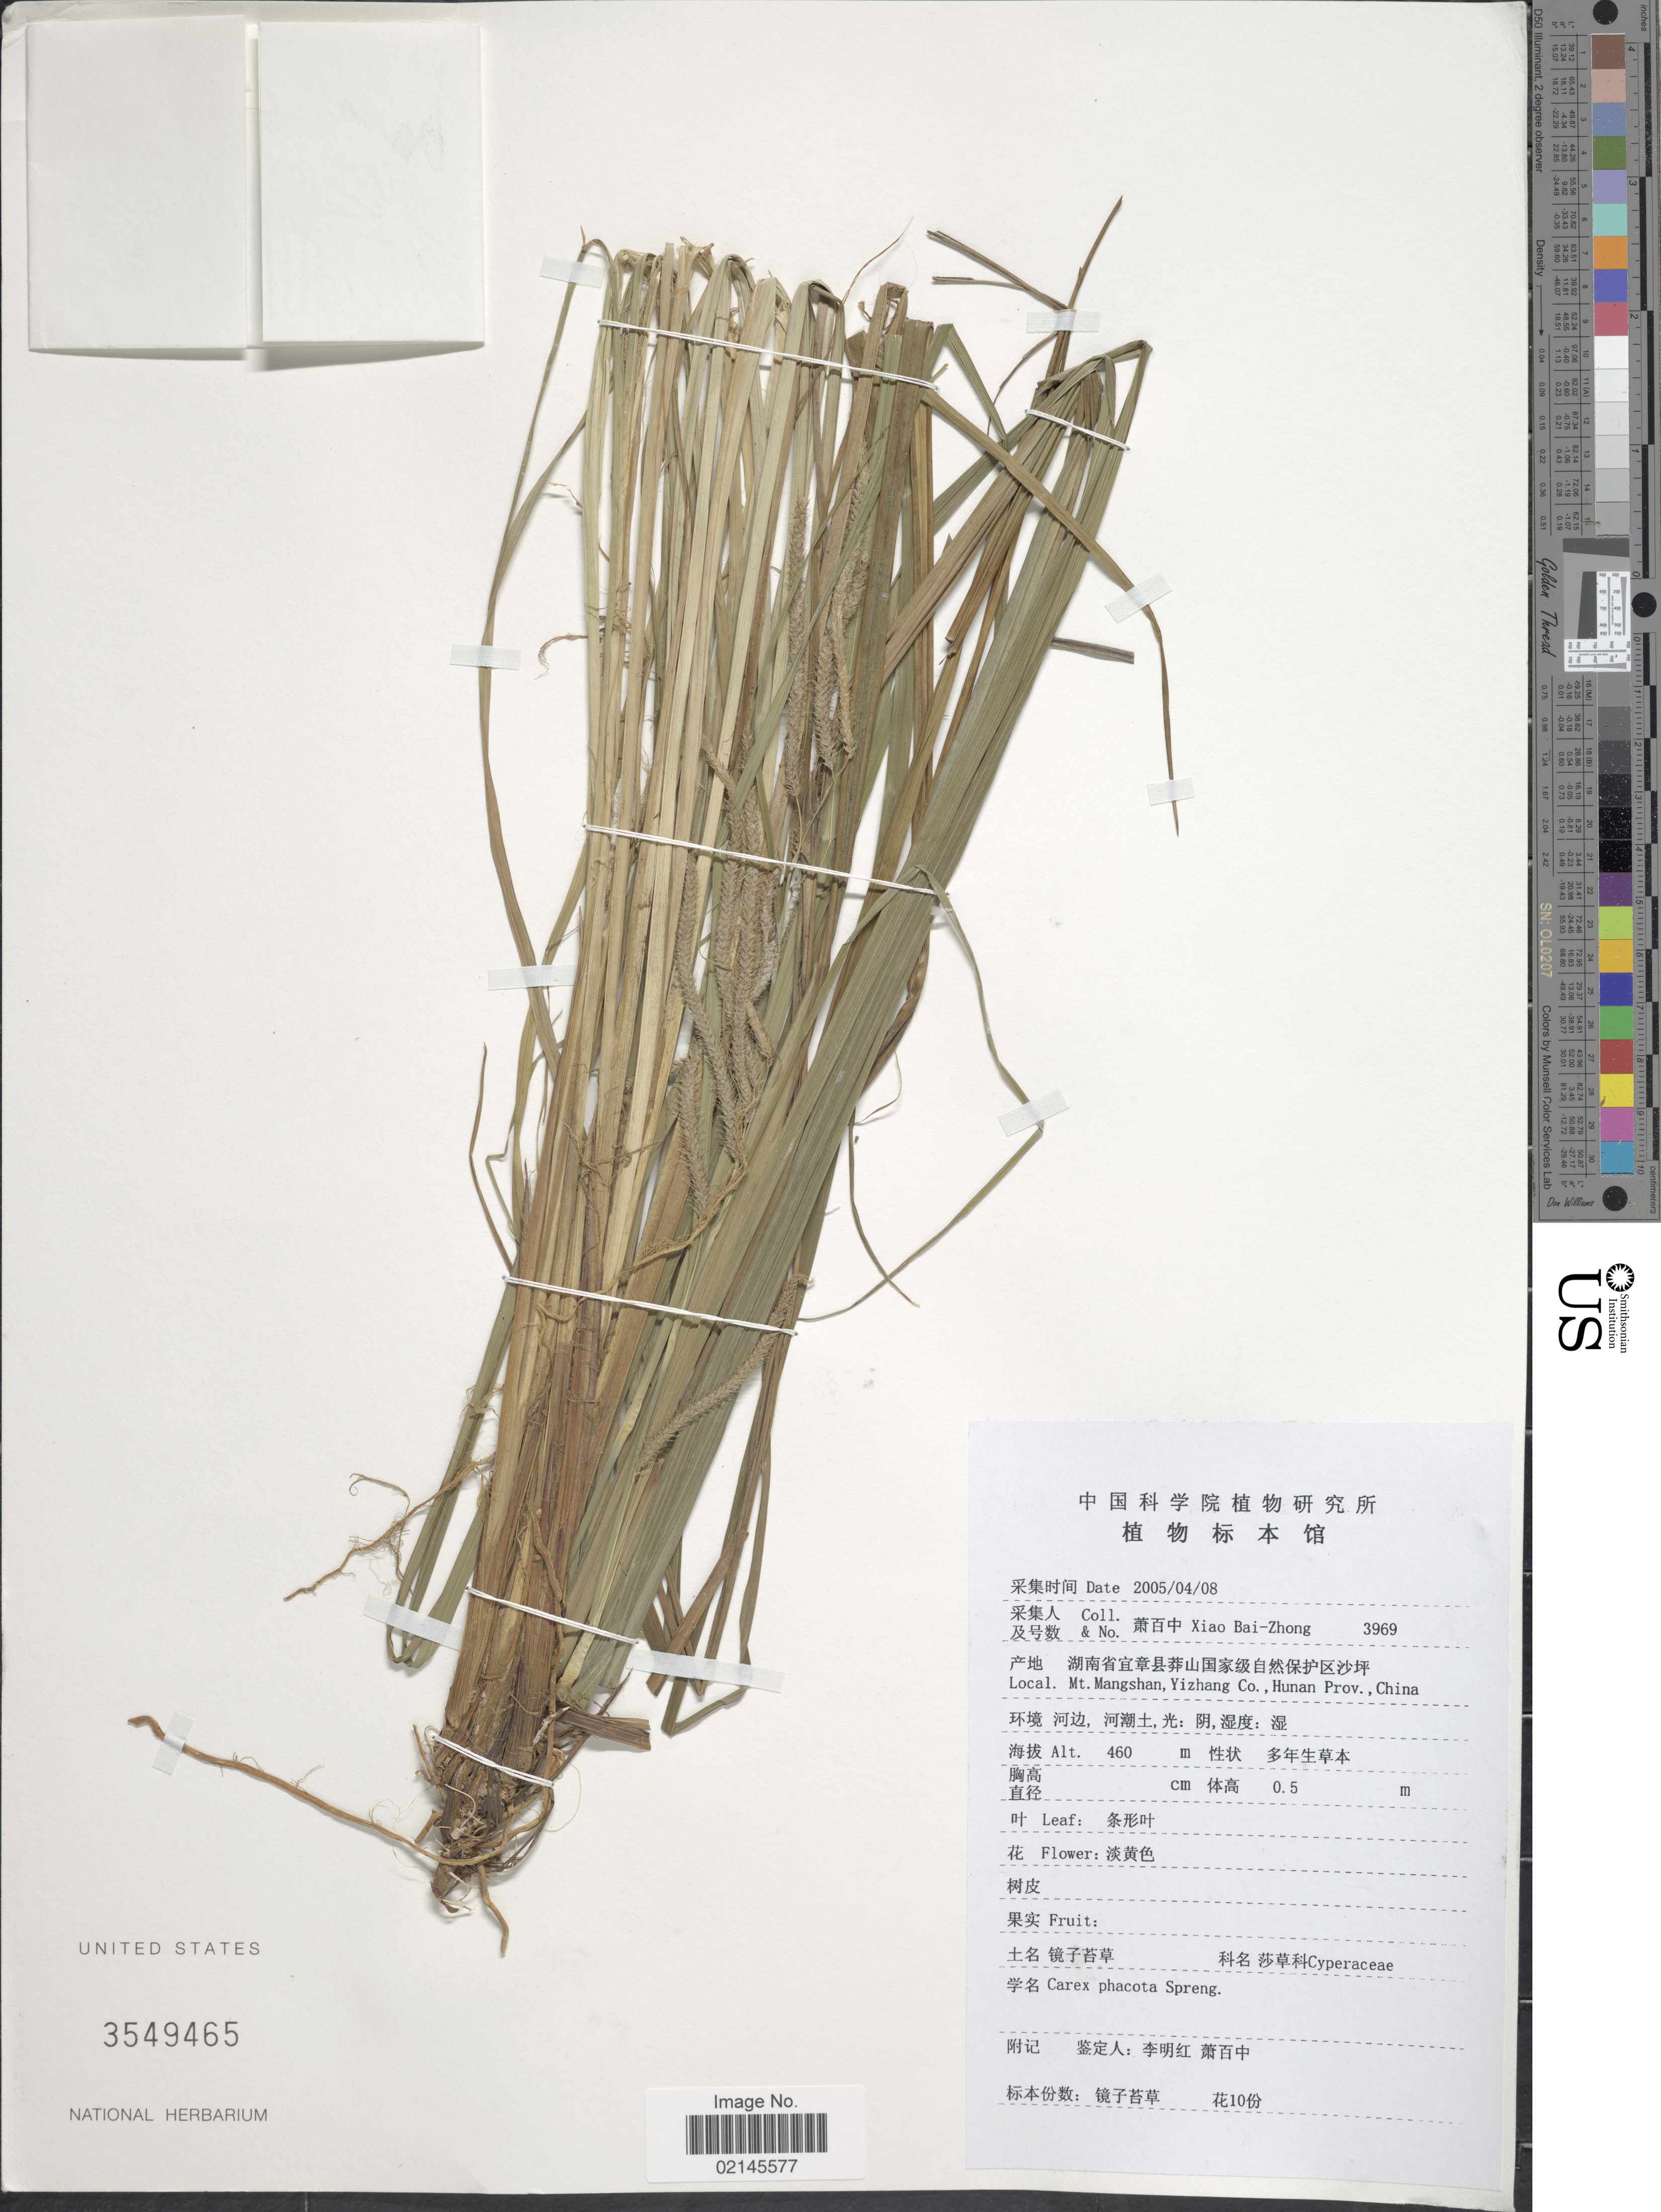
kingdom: Plantae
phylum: Tracheophyta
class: Liliopsida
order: Poales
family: Cyperaceae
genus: Carex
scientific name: Carex phacota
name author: Spreng.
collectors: B. Z. Xiao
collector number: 3969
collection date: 2005-04-08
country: China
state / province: Hunan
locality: Mt. Mangshan, Yizhang Co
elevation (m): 460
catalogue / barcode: US 3549465